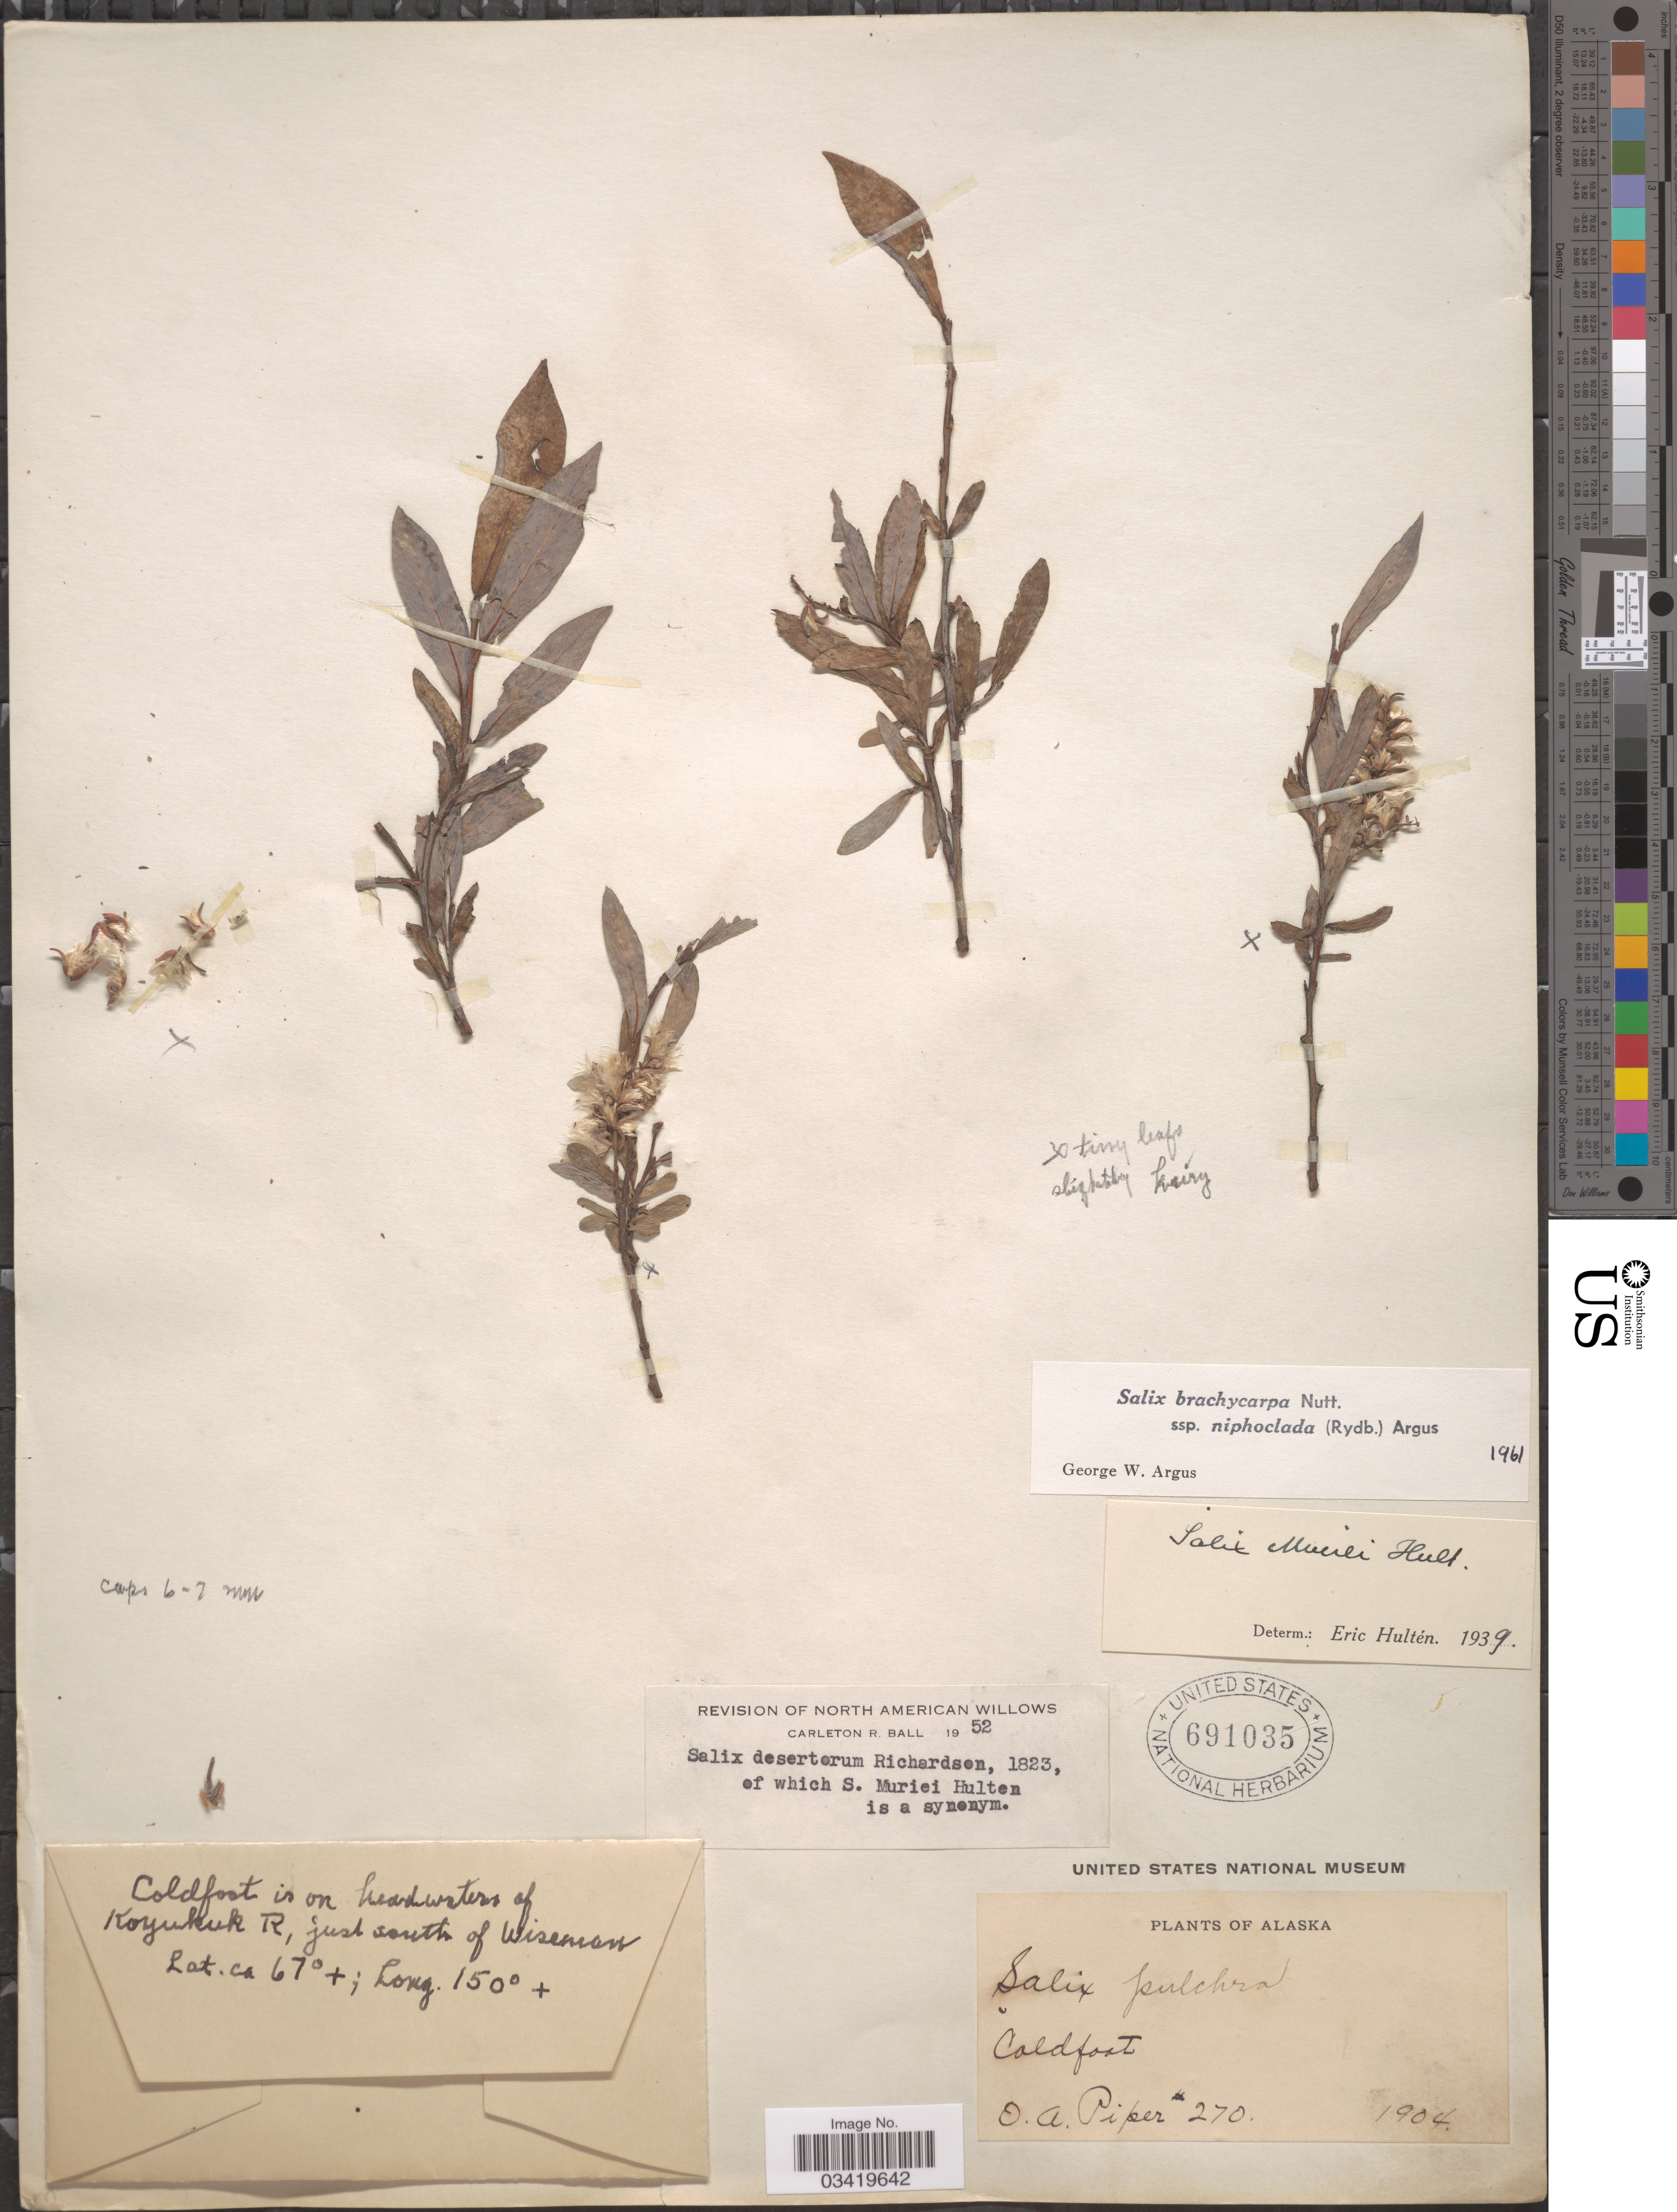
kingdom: Plantae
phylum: Tracheophyta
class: Magnoliopsida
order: Malpighiales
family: Salicaceae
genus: Salix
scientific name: Salix brachycarpa subsp. niphoclada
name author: (Rydb.) Argus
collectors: O. Piper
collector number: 270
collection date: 1904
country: United States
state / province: Alaska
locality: Coldfoot is on headwaters of Koyukuk R, just south of Wiseman.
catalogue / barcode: US 691035